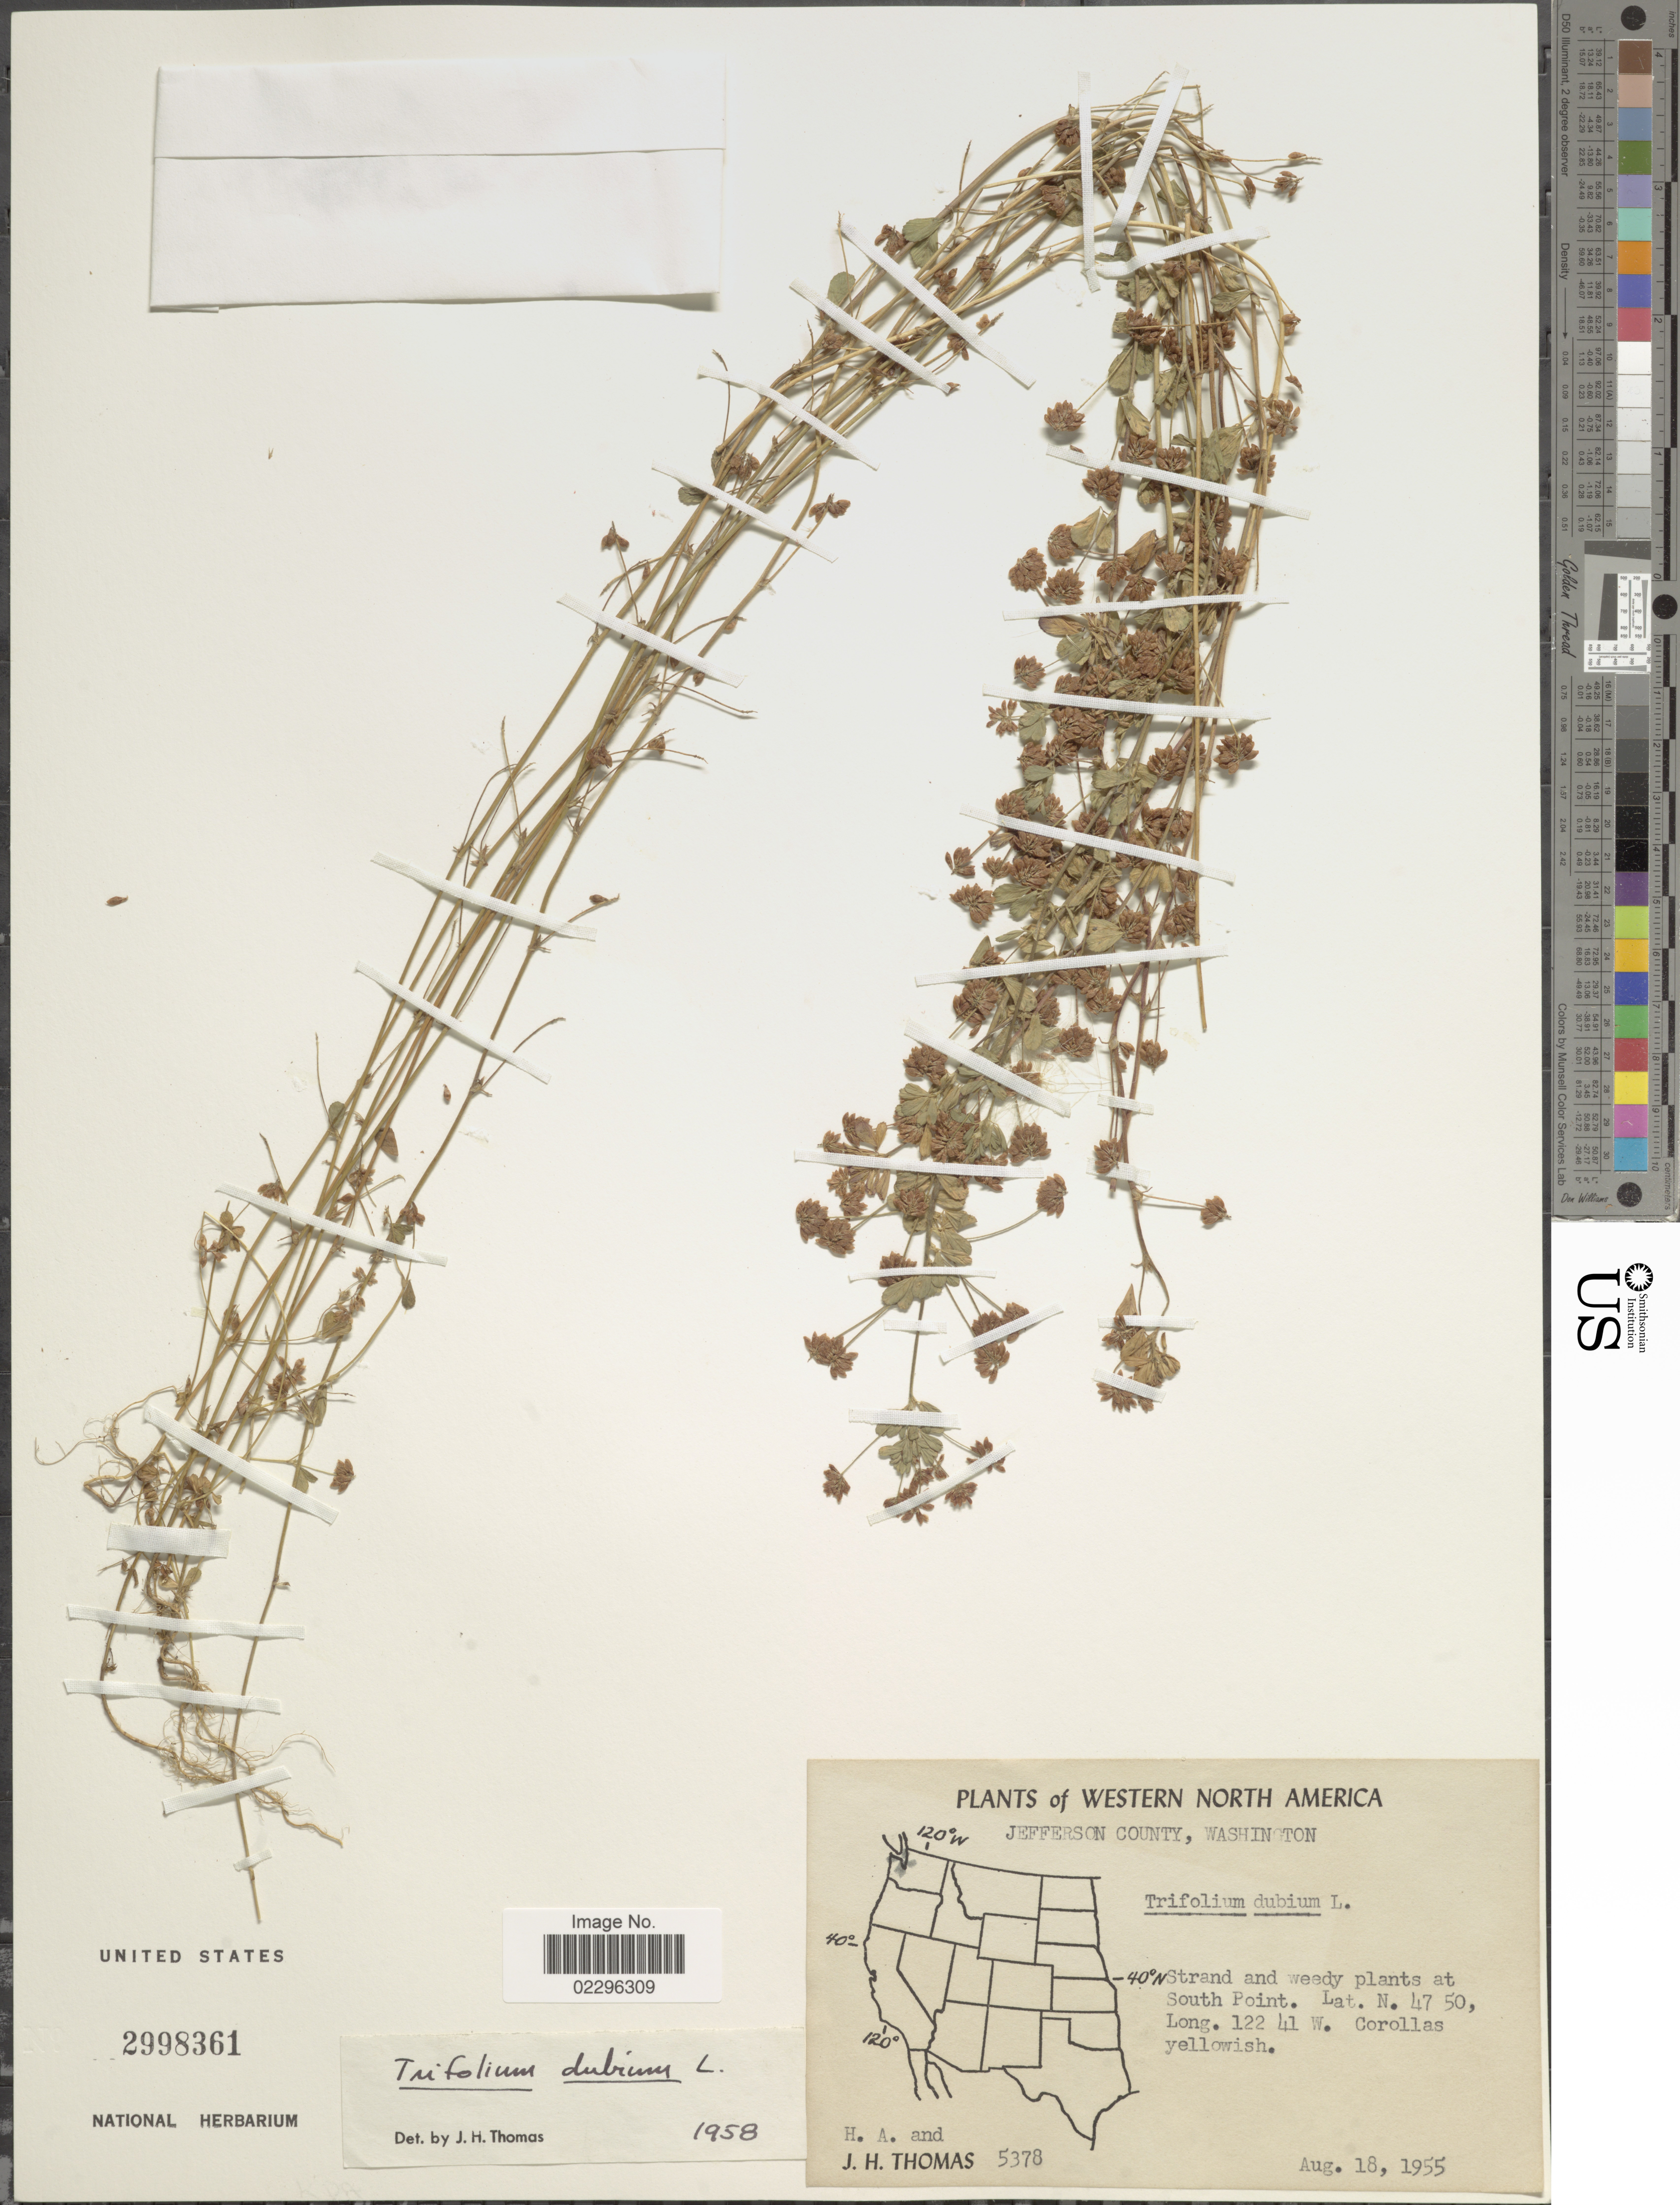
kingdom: Plantae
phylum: Tracheophyta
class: Magnoliopsida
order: Fabales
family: Fabaceae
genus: Trifolium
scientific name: Trifolium dubium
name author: Sibth.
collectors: H. Thomas & J. H. Thomas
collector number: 5378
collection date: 1955-08-18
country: United States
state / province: Washington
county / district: Jefferson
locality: Western North America. Jefferson County. Strand and weedy plants at South Point.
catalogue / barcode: US 2998361